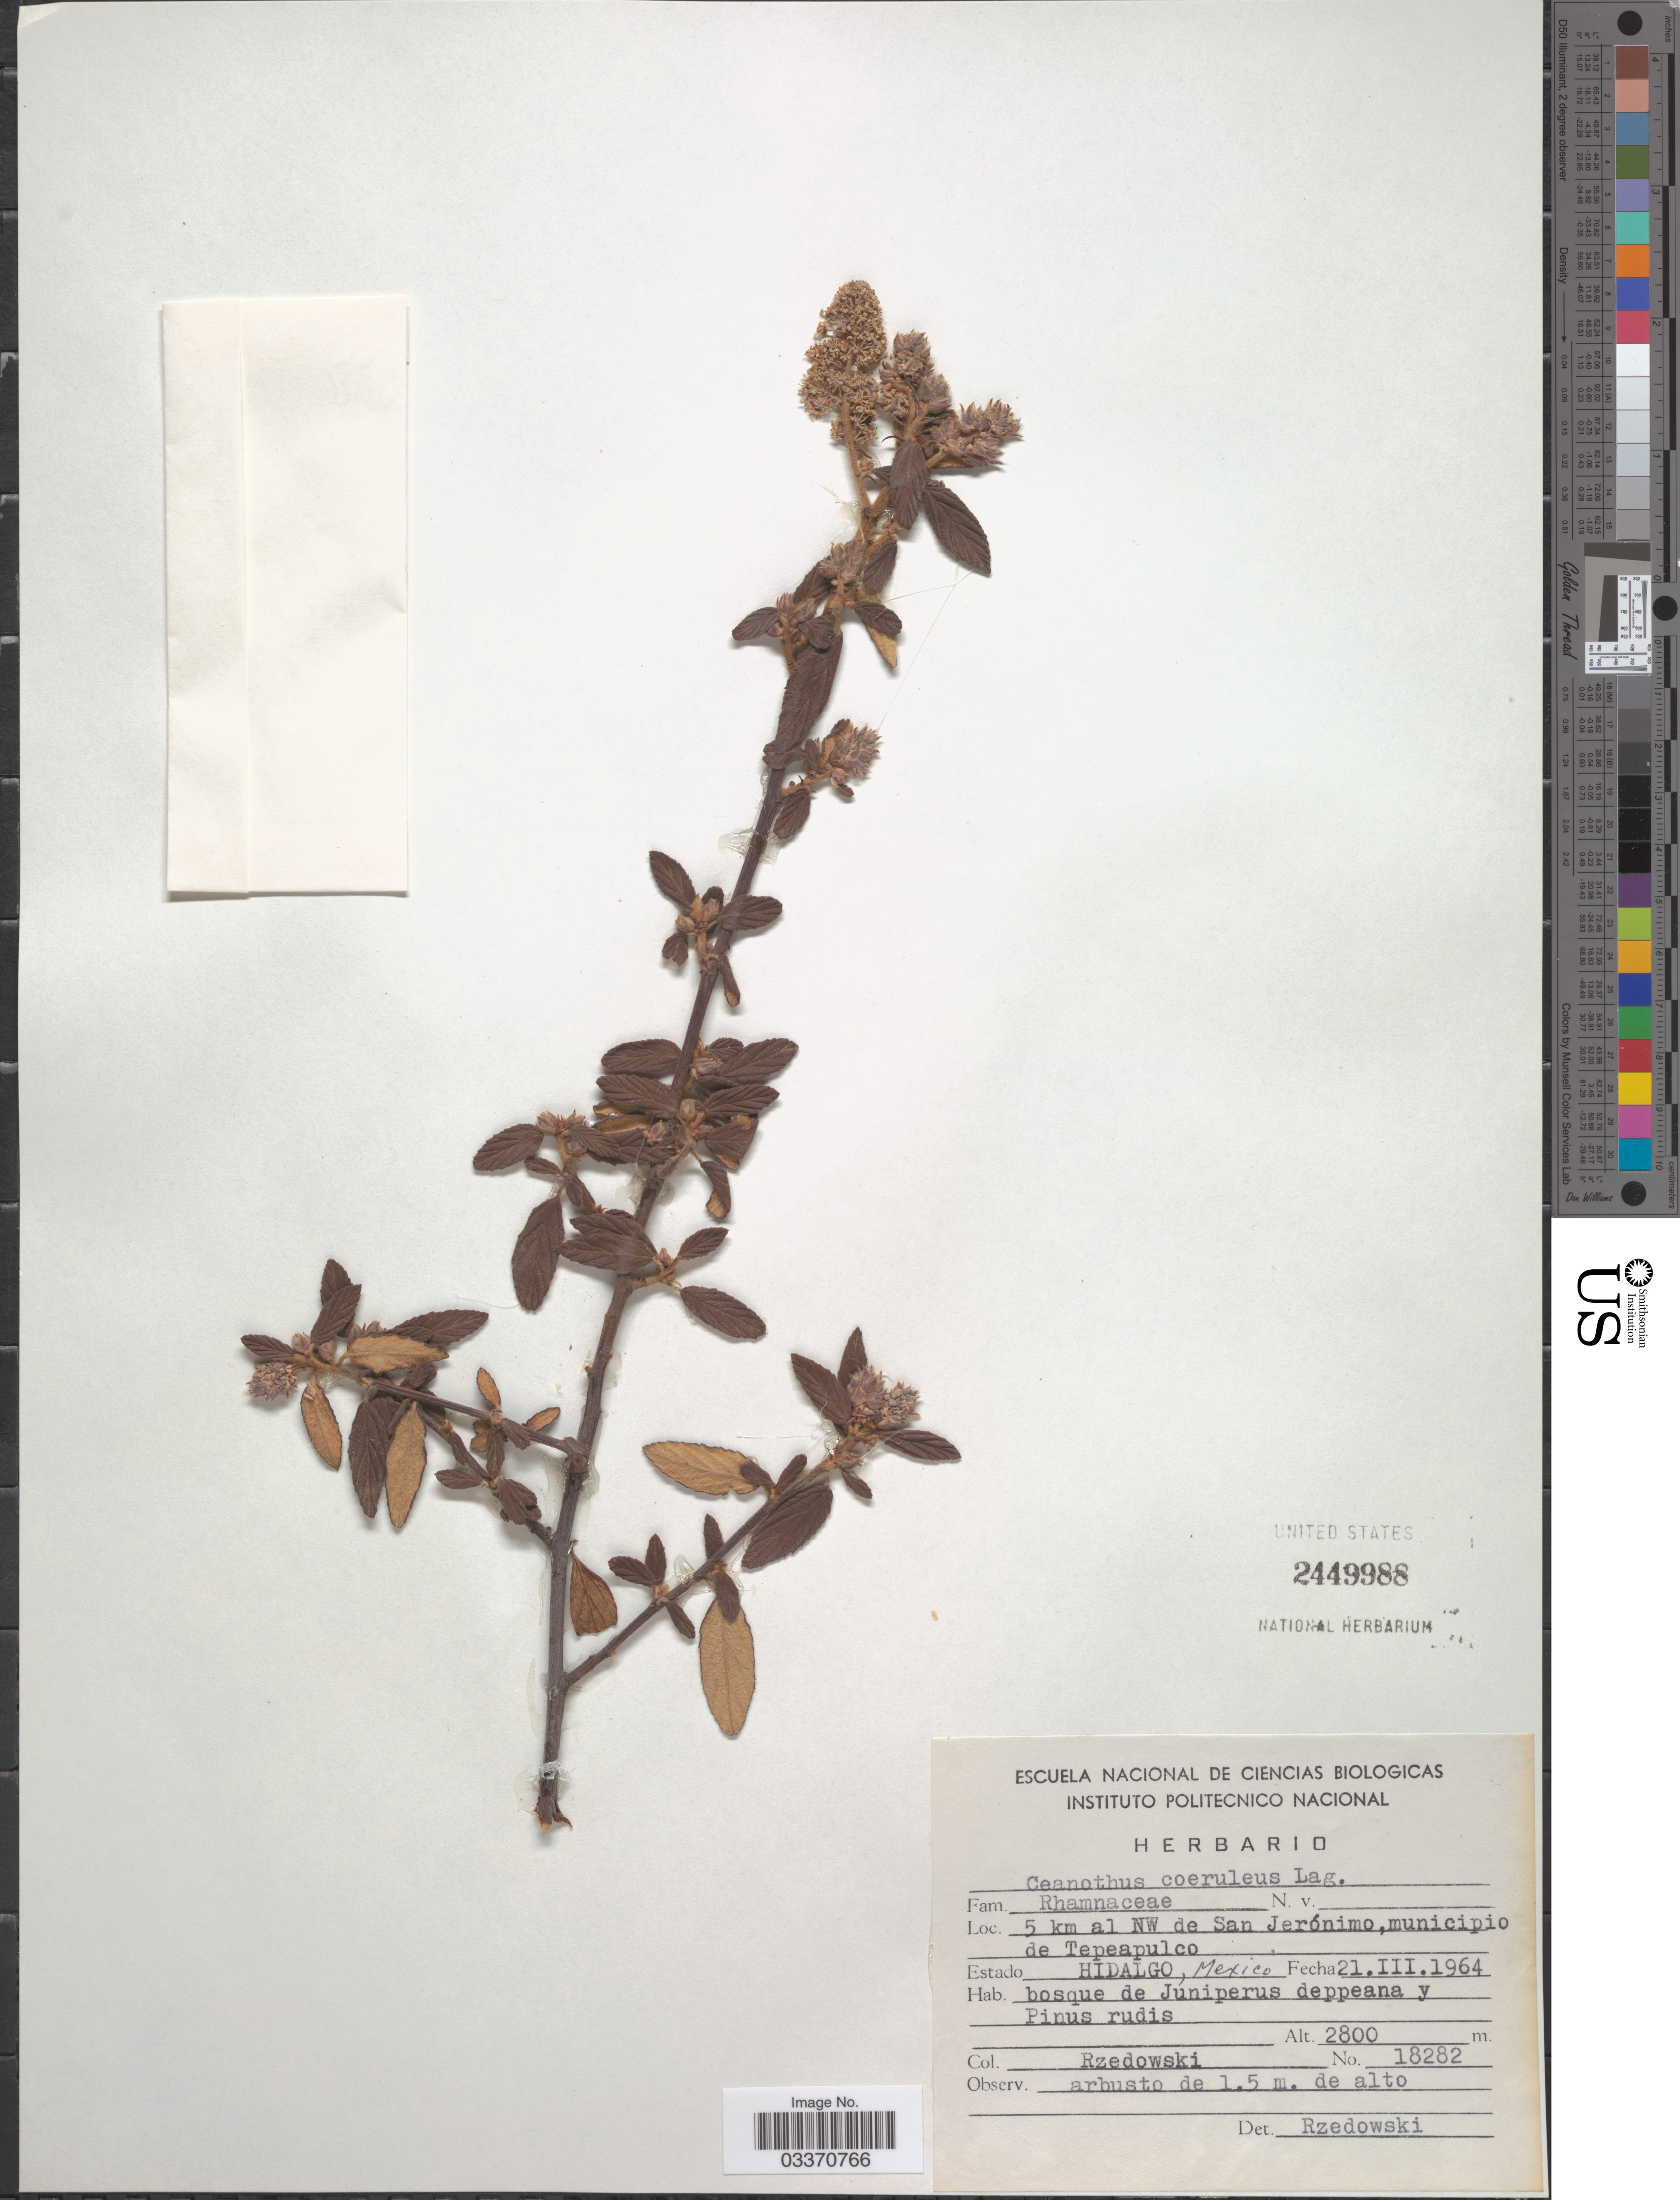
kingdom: Plantae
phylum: Tracheophyta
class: Magnoliopsida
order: Rosales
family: Rhamnaceae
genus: Ceanothus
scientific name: Ceanothus caeruleus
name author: Lag.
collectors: Rzedowski, --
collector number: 18282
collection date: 1964-03-21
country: Mexico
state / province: Hidalgo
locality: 5 km al NW de San Jerónimo, municipio de Tepeapulco.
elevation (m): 2800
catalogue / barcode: US 2449988